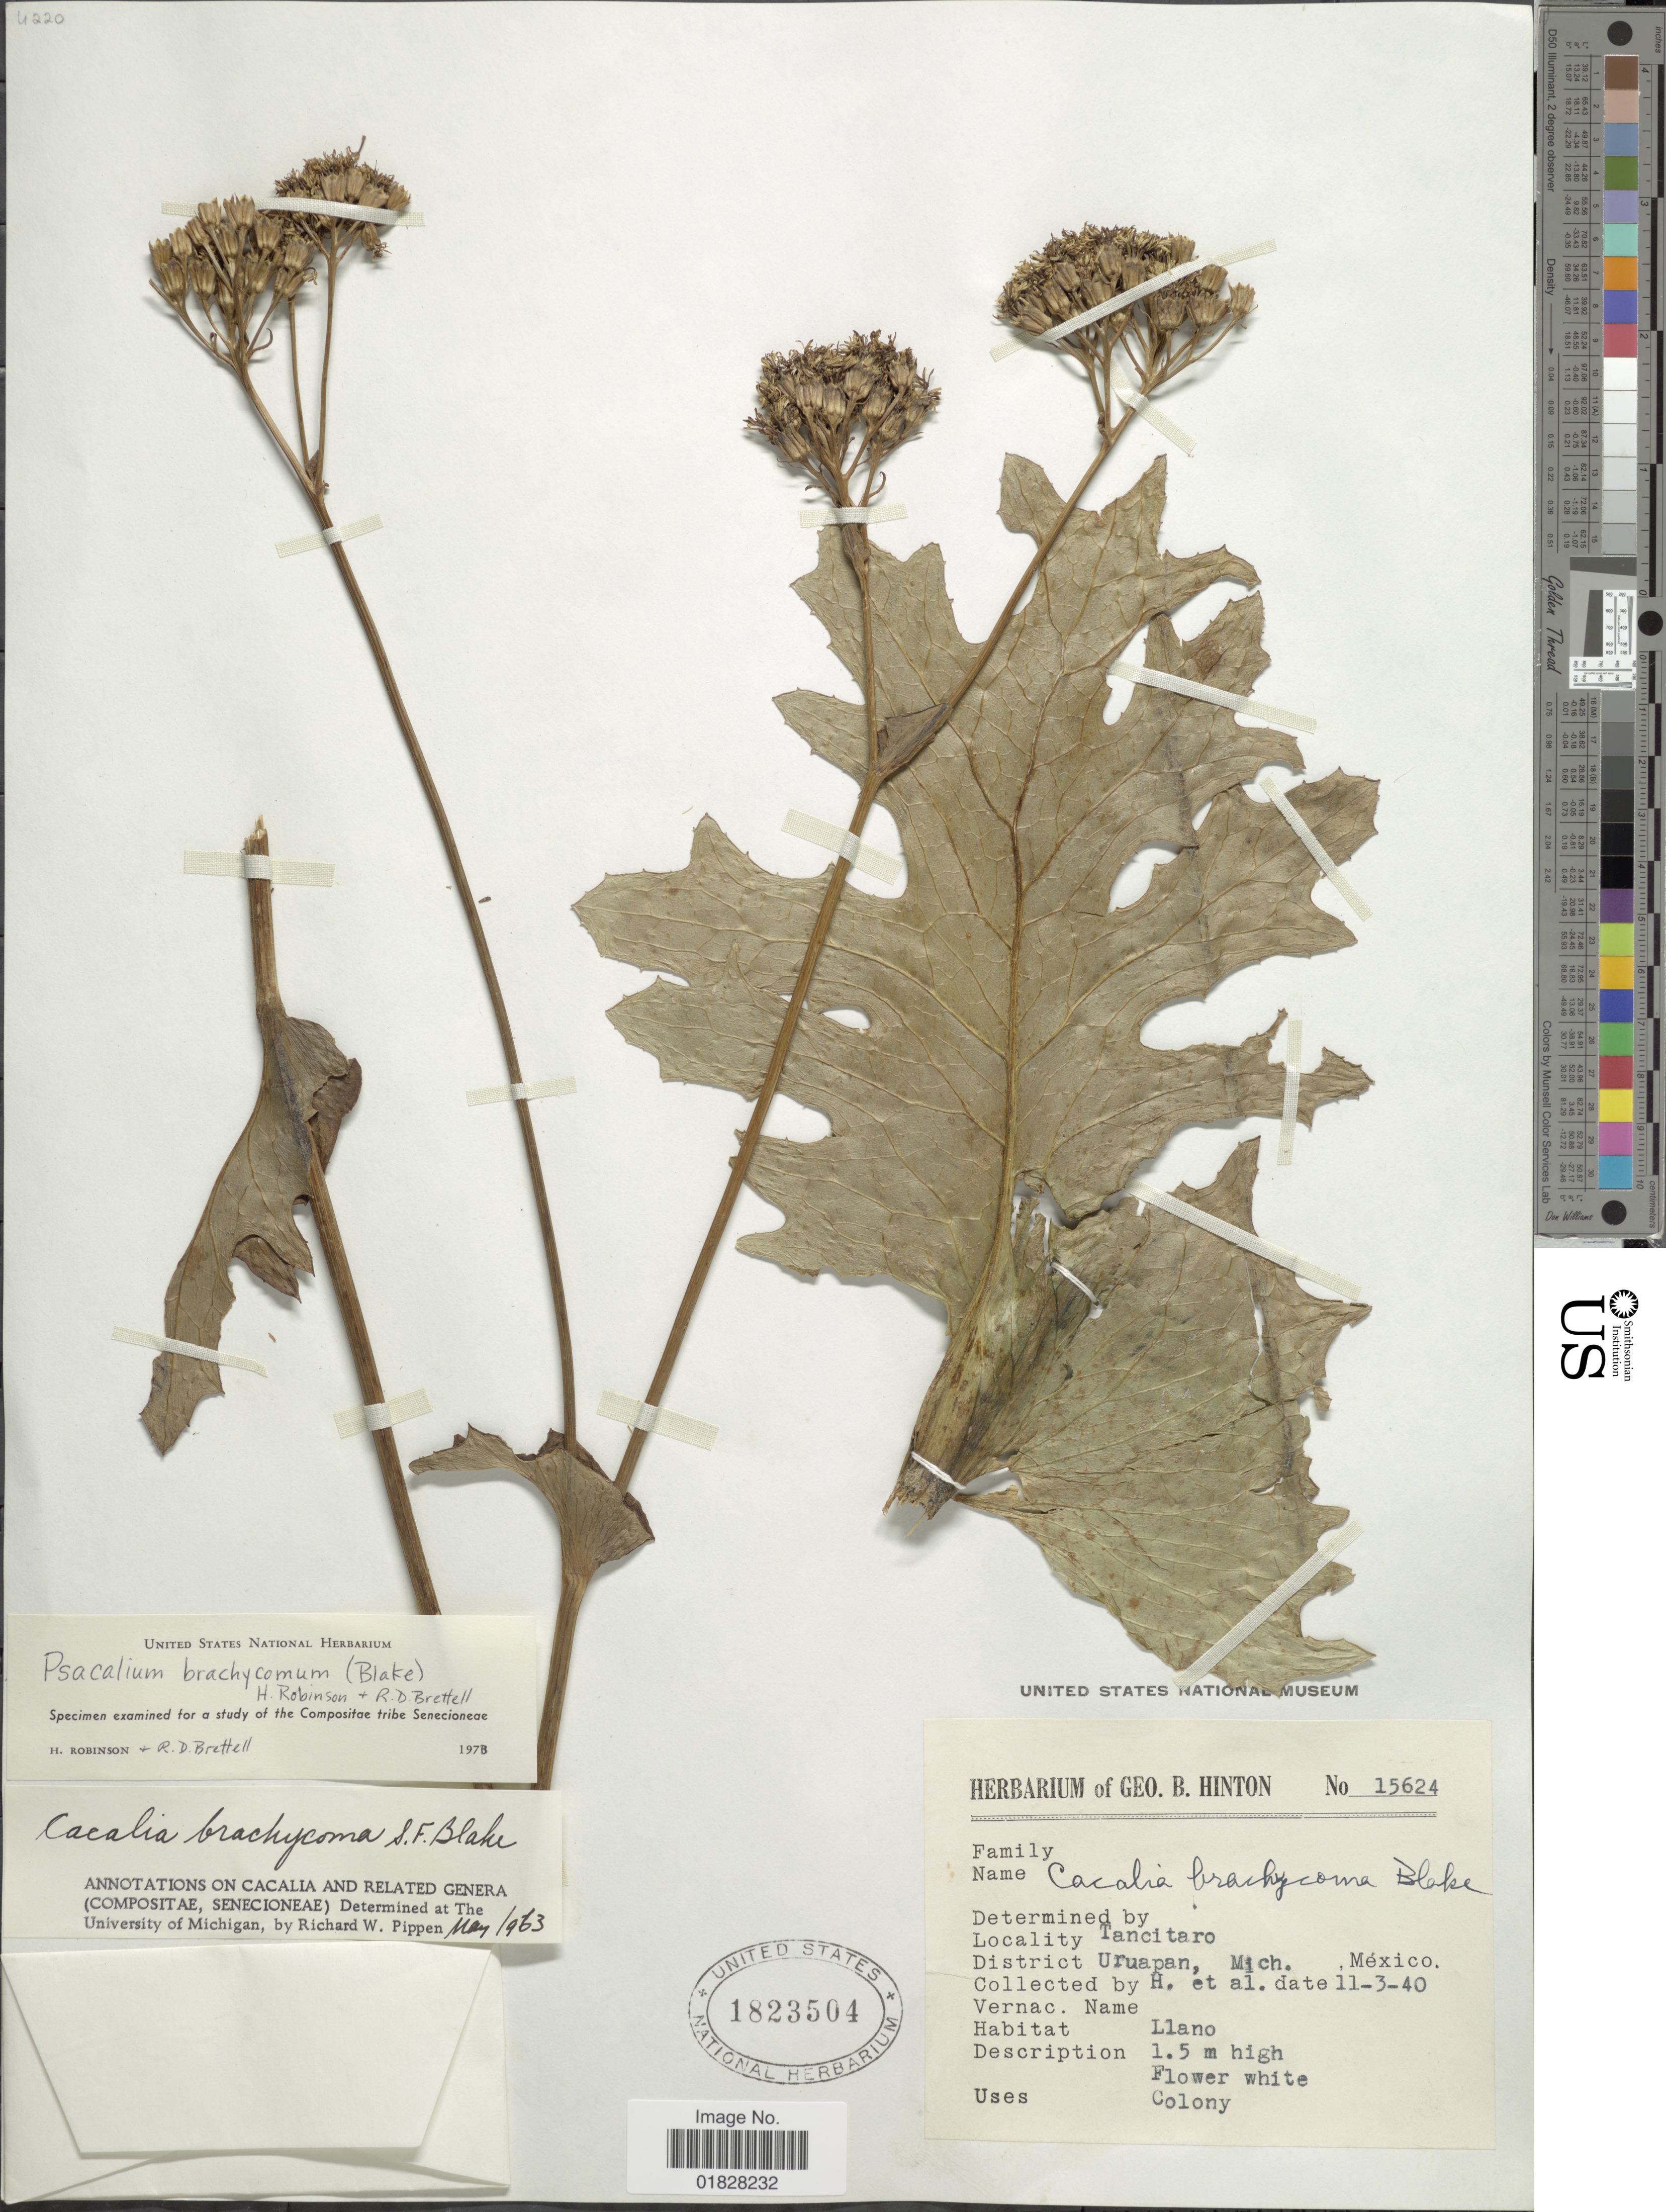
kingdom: Plantae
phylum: Tracheophyta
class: Magnoliopsida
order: Asterales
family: Asteraceae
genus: Psacalium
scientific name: Psacalium brachycomum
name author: (S.F. Blake) H. Rob. & Brettell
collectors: G. B. Hinton & et al.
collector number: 15624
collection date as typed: Transcribed d/m/y: 3/11/40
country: Mexico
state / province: Michoacán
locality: Tancitaro. District Uruapan, Mich., México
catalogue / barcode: US 1823504